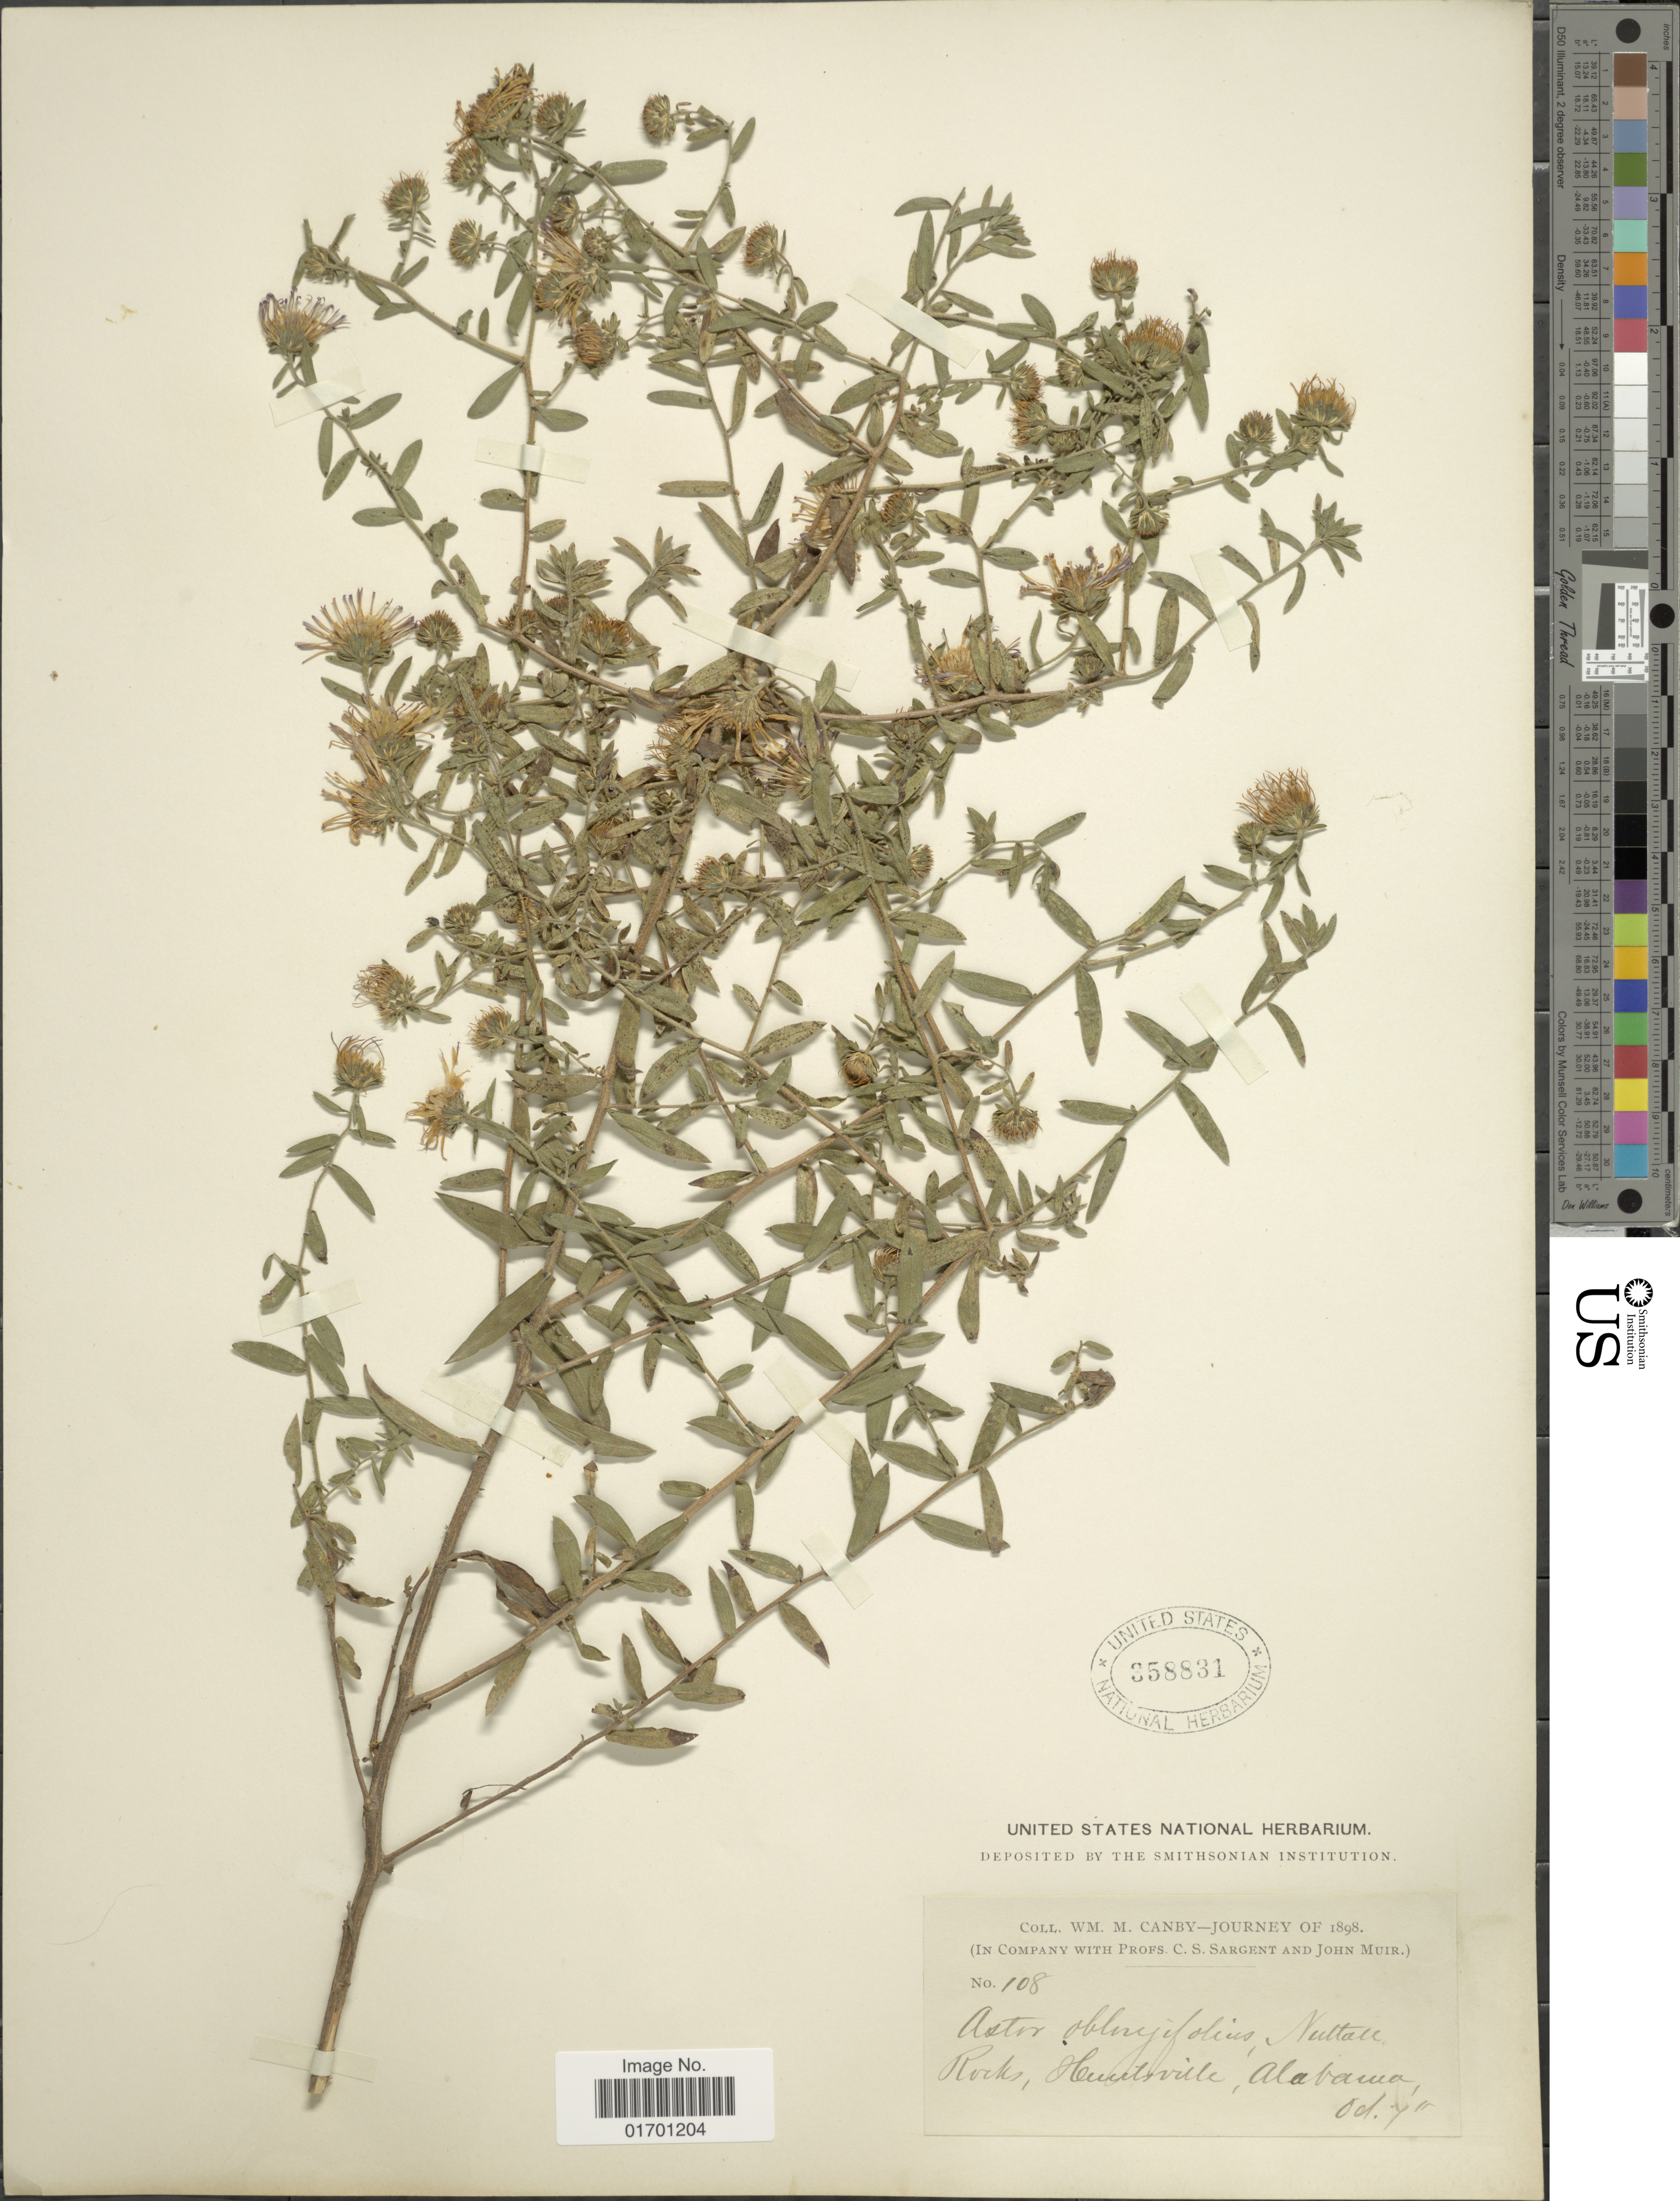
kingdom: Plantae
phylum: Tracheophyta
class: Magnoliopsida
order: Asterales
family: Asteraceae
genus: Symphyotrichum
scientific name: Symphyotrichum oblongifolium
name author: (Nutt.) G.L. Nesom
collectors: W. M. Canby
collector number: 108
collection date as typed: Transcribed d/m/y: /10/70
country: United States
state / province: Alabama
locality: Rocks, Huntstville.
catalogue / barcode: US 358831